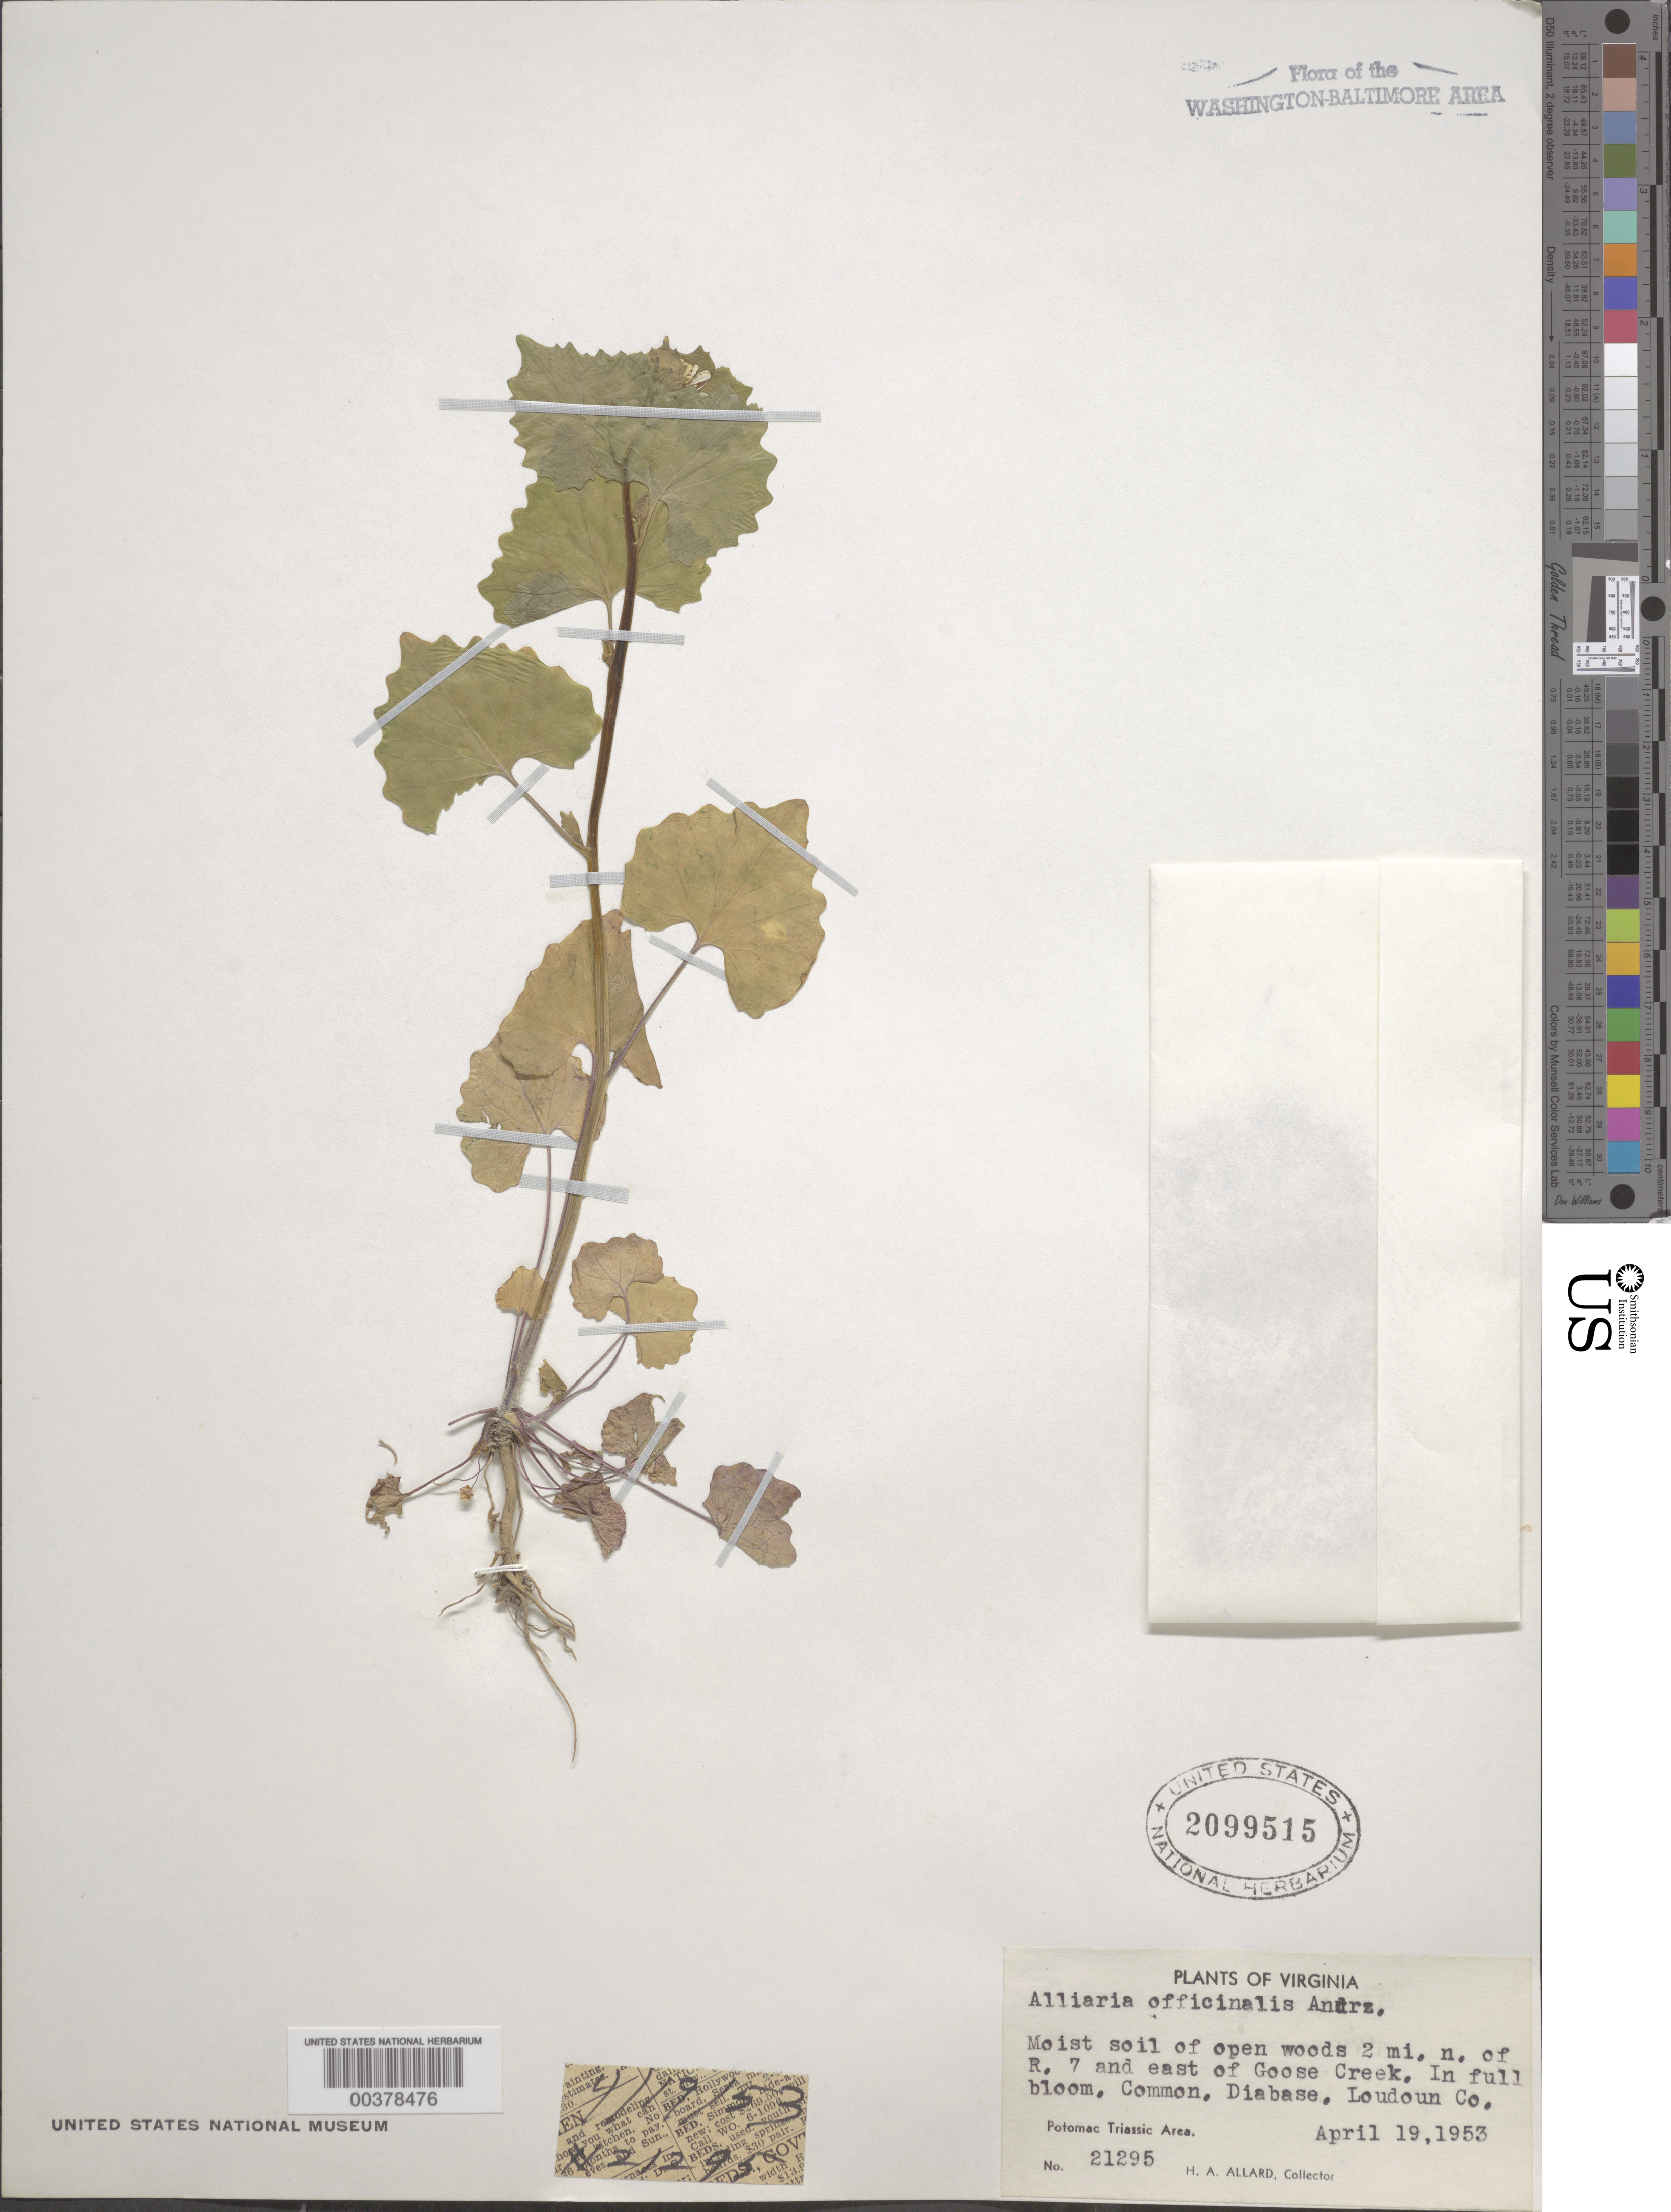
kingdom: Plantae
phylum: Tracheophyta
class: Magnoliopsida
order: Brassicales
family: Brassicaceae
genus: Alliaria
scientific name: Alliaria petiolata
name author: (M. Bieb.) Cavara & Grande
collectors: H. A. Allard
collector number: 21295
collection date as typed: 19 Apr 1953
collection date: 1953-04-19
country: United States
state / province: Virginia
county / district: Loudoun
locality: North of Route 7 and east of Goose Creek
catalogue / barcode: US 2099515